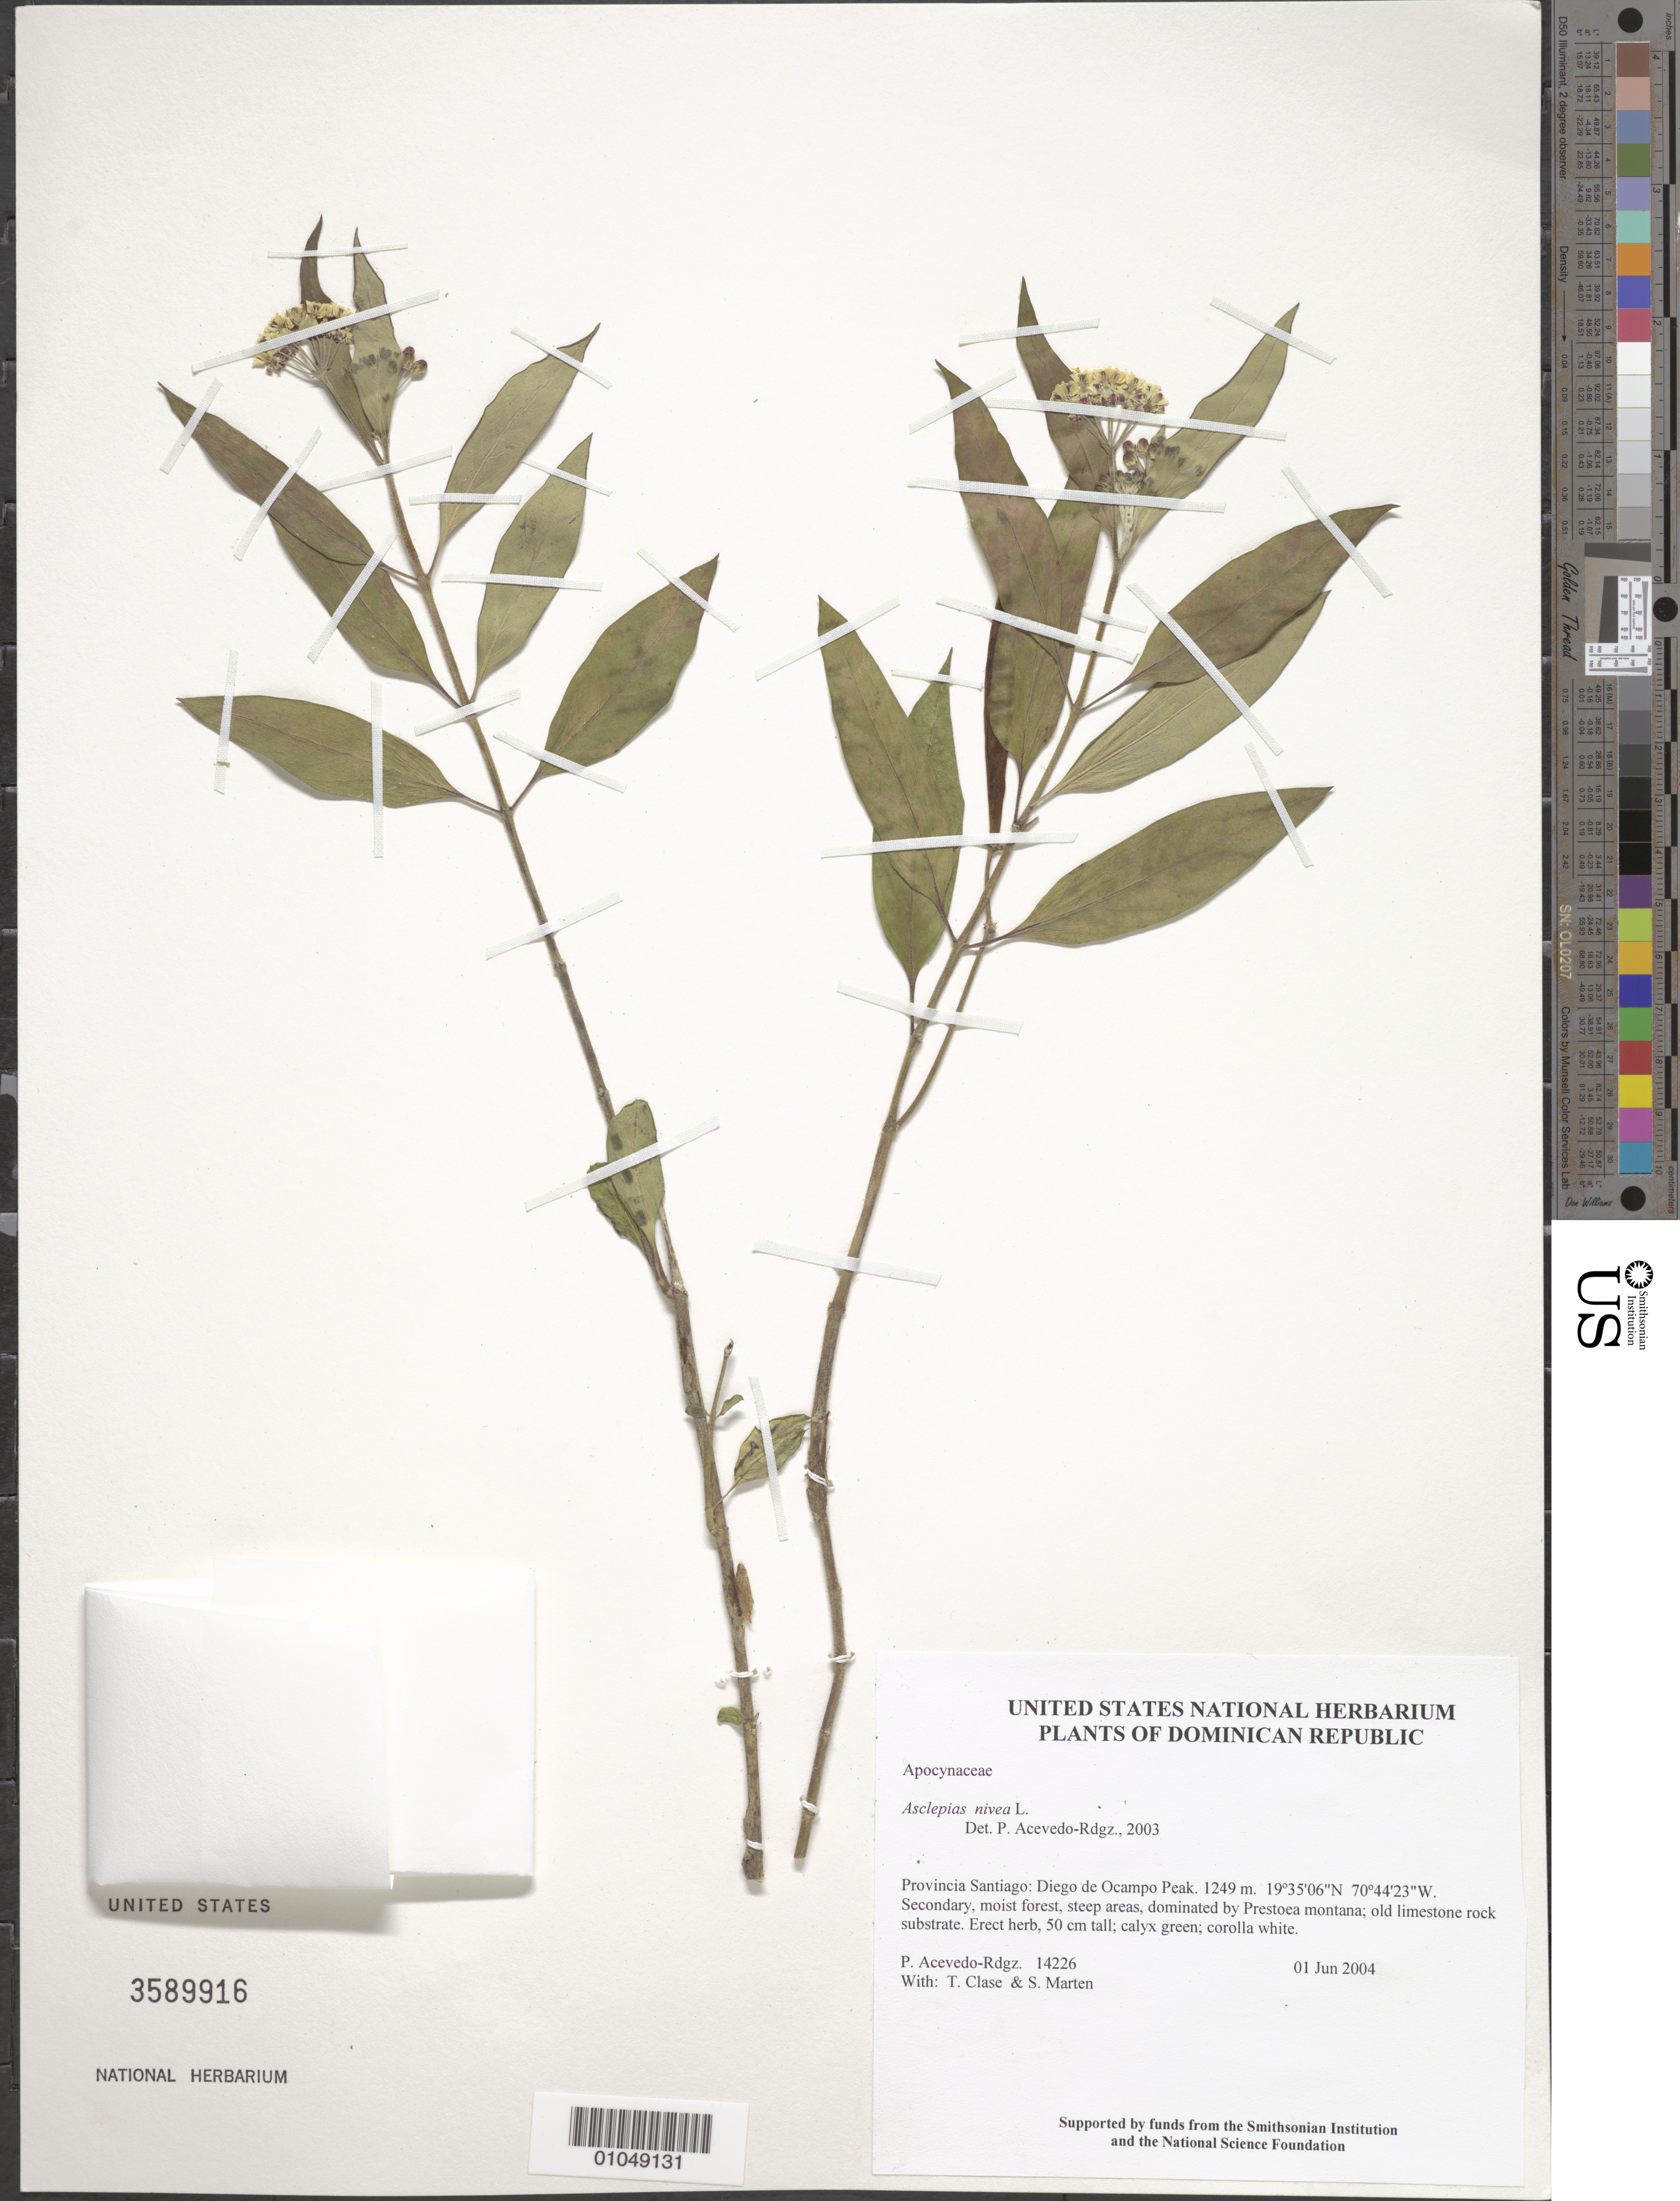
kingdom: Plantae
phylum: Tracheophyta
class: Magnoliopsida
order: Gentianales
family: Apocynaceae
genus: Asclepias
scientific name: Asclepias nivea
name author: L.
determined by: Acevedo-Rodríguez, P., (BOT), Smithsonian Institution - National Museum of Natural History (UNITED STATES)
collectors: P. Acevedo-Rodr., T. Clase & S. Marten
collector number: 14226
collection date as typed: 01 Jun 2004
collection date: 2004-06-01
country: Dominican Republic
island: Hispaniola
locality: Provincia Santiago: Diego de Ocampo Peak.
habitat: Secondary, moist forest, steep areas, dominated by Prestoea montana; old limestone rock substrate.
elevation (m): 1249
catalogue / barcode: US 3589916